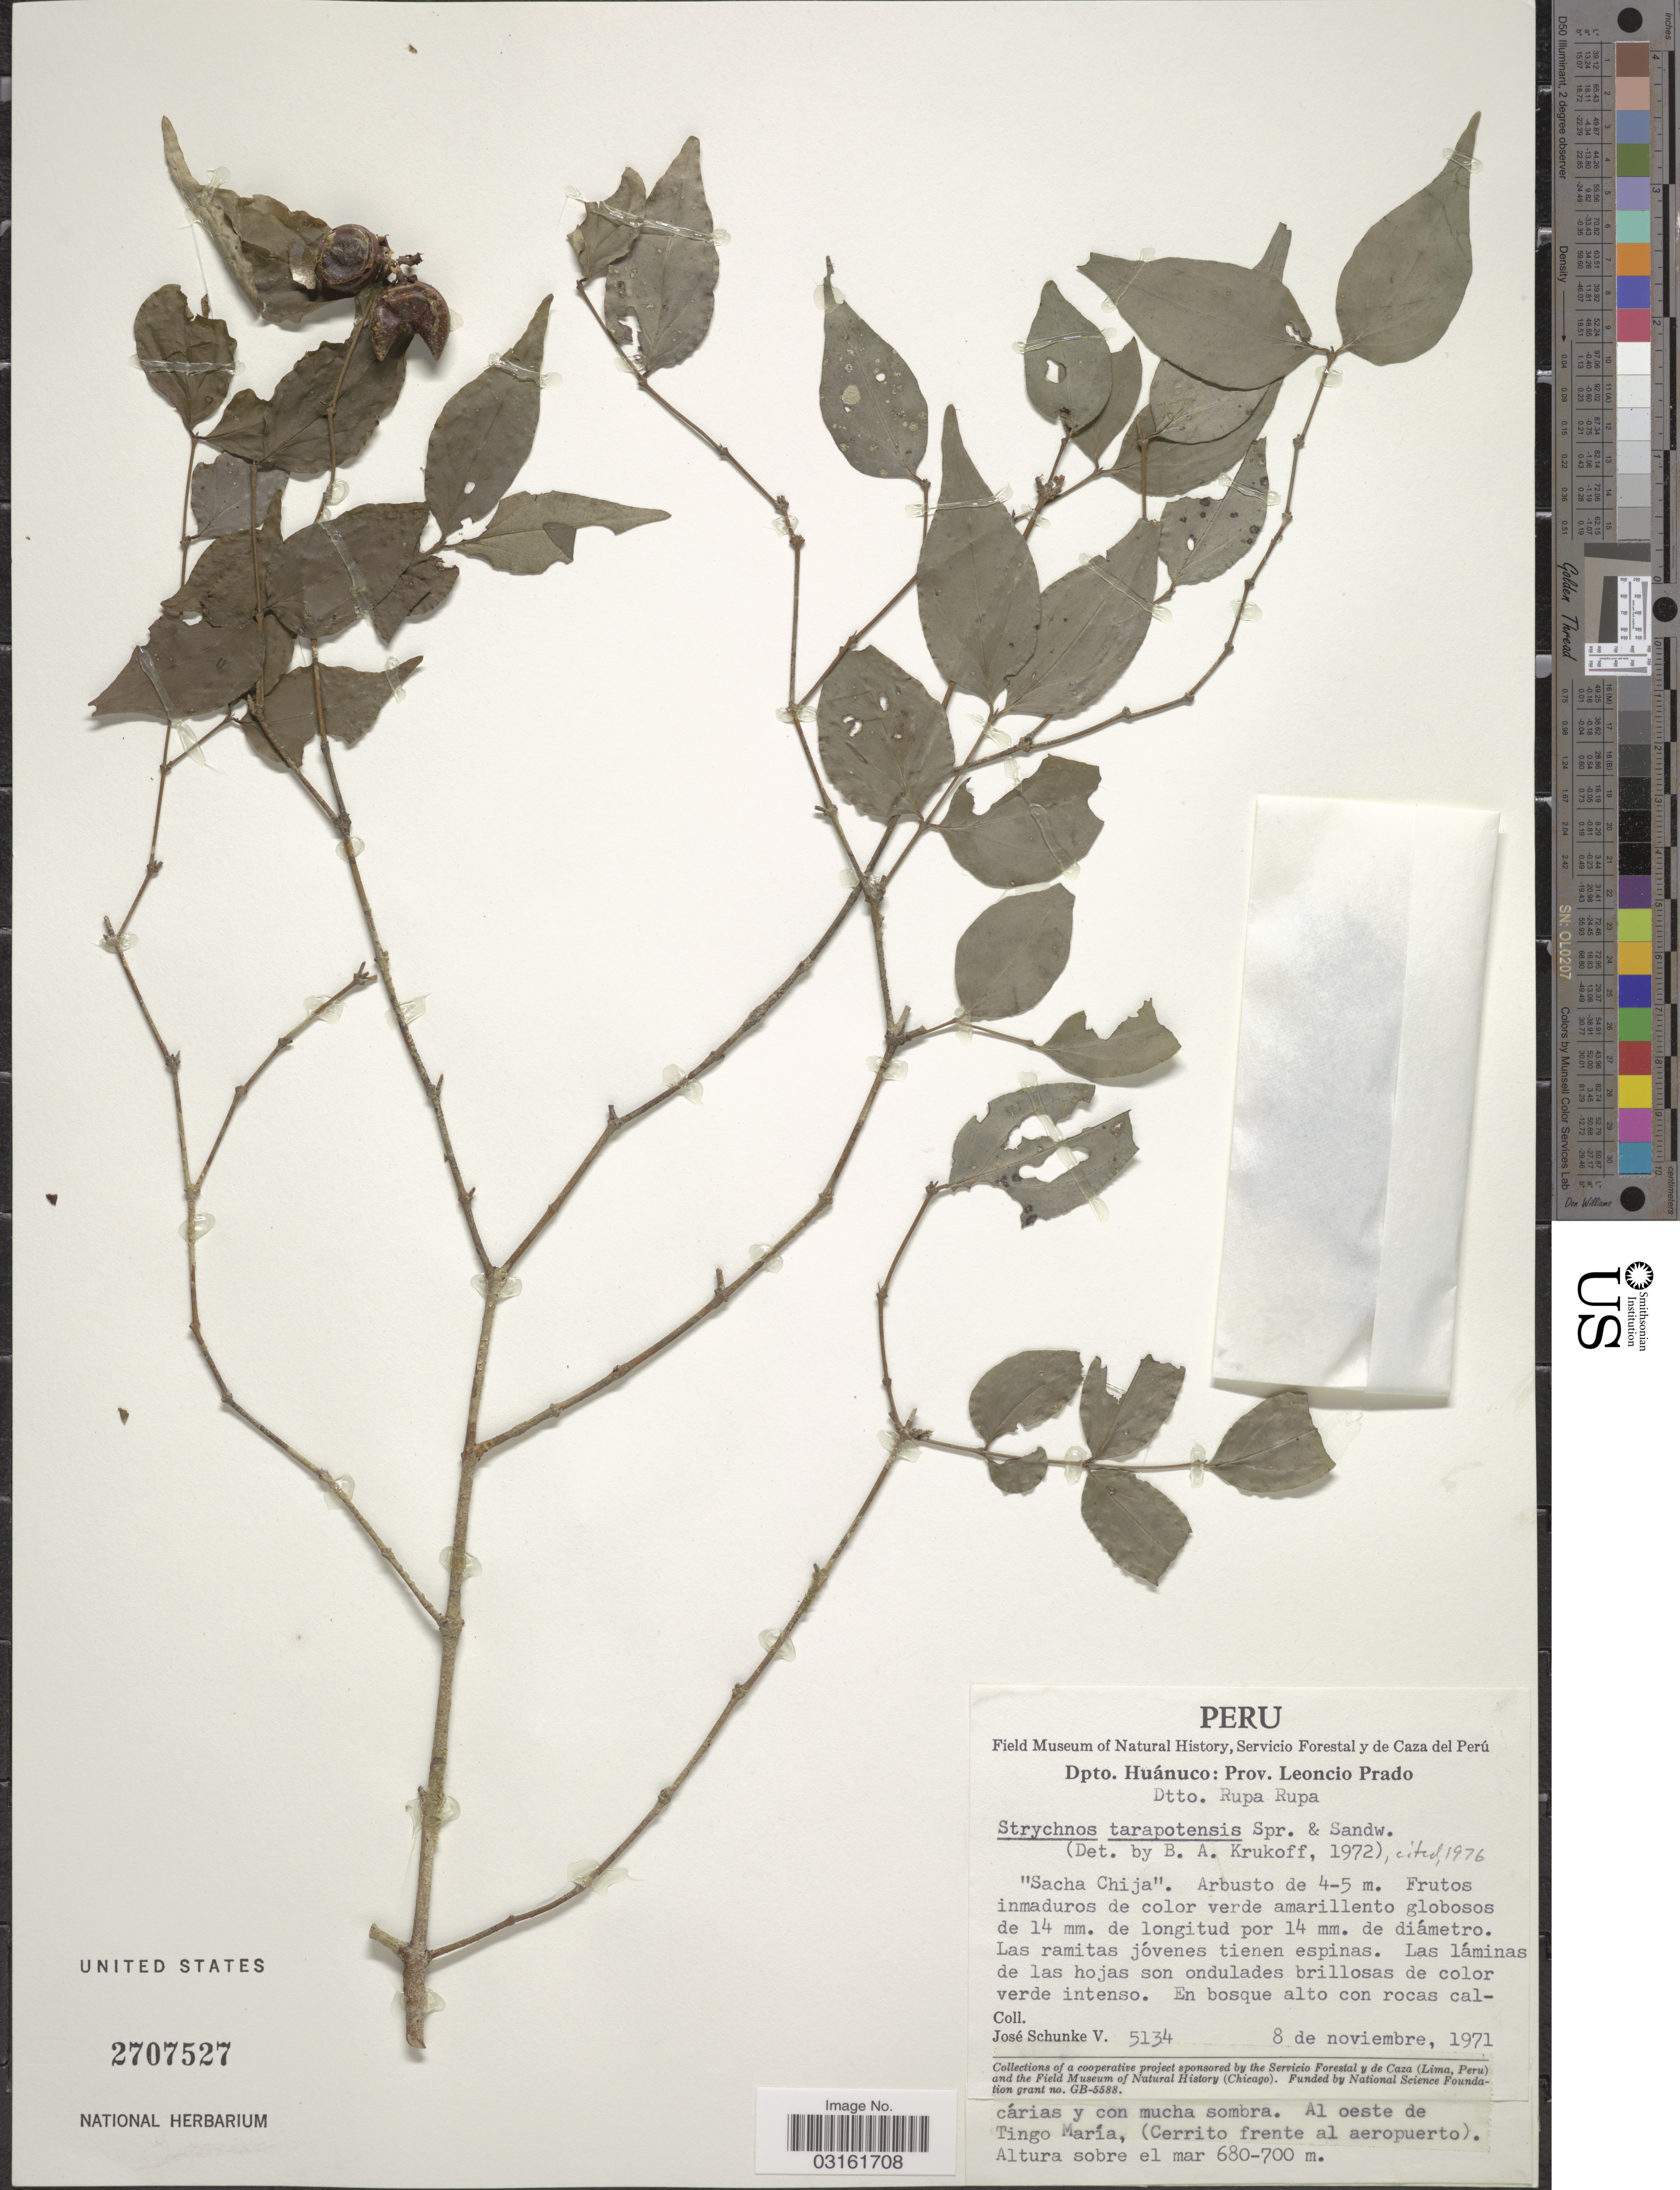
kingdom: Plantae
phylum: Tracheophyta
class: Magnoliopsida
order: Gentianales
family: Loganiaceae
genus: Strychnos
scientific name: Strychnos tarapotensis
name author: Sprague & Sandwith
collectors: J. Schunke Vigo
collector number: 5134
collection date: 1971-11-08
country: Peru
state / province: Huánuco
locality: Dpto. Huánuco: Prov. Leoncio Prado. Dtto. Rupa Rupa. Al oeste de Tingo María, (Cerrito frente al aeropuerto).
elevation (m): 680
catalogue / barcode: US 2707527